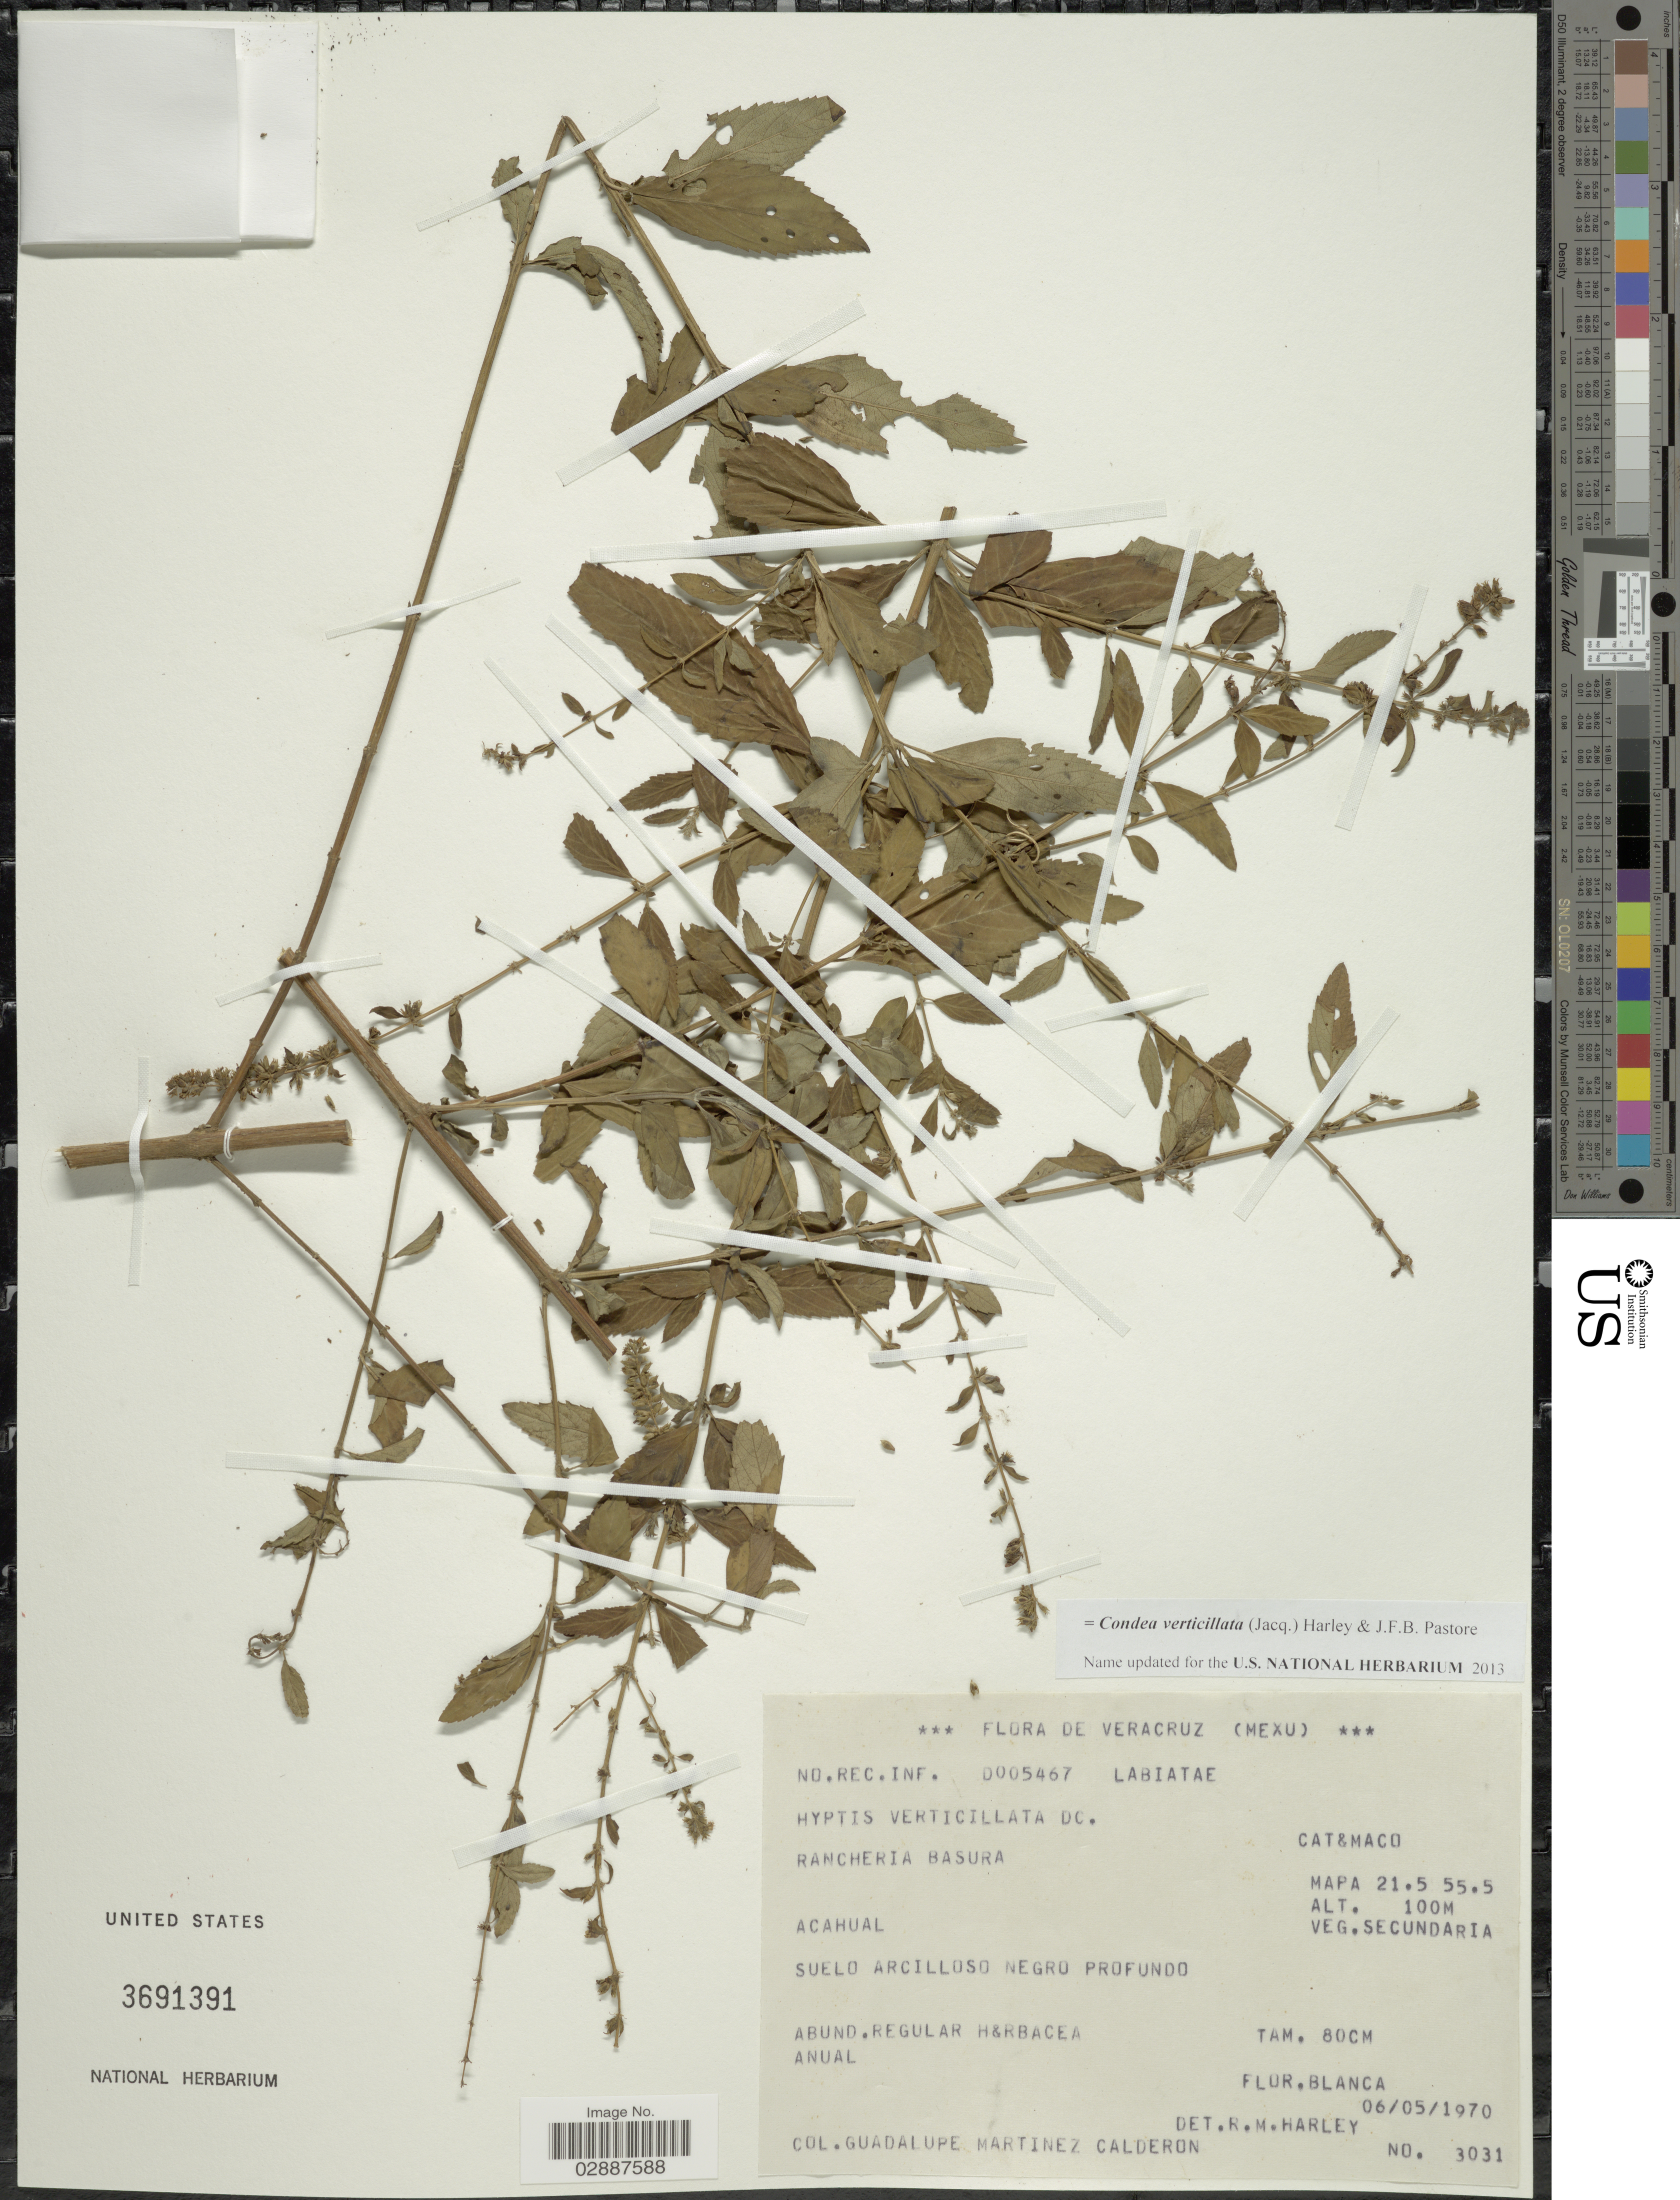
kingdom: Plantae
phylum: Tracheophyta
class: Magnoliopsida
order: Lamiales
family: Lamiaceae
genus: Condea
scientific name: Condea verticillata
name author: (Jacq.) Harley & J.F.B. Pastore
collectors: G. Martinez-C.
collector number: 3030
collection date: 1970-05-06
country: Mexico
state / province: Veracruz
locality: Veracruz. Cat&Maco. Rancheria Basura, Mapa 21.5 55.5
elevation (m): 100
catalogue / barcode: US 3691391